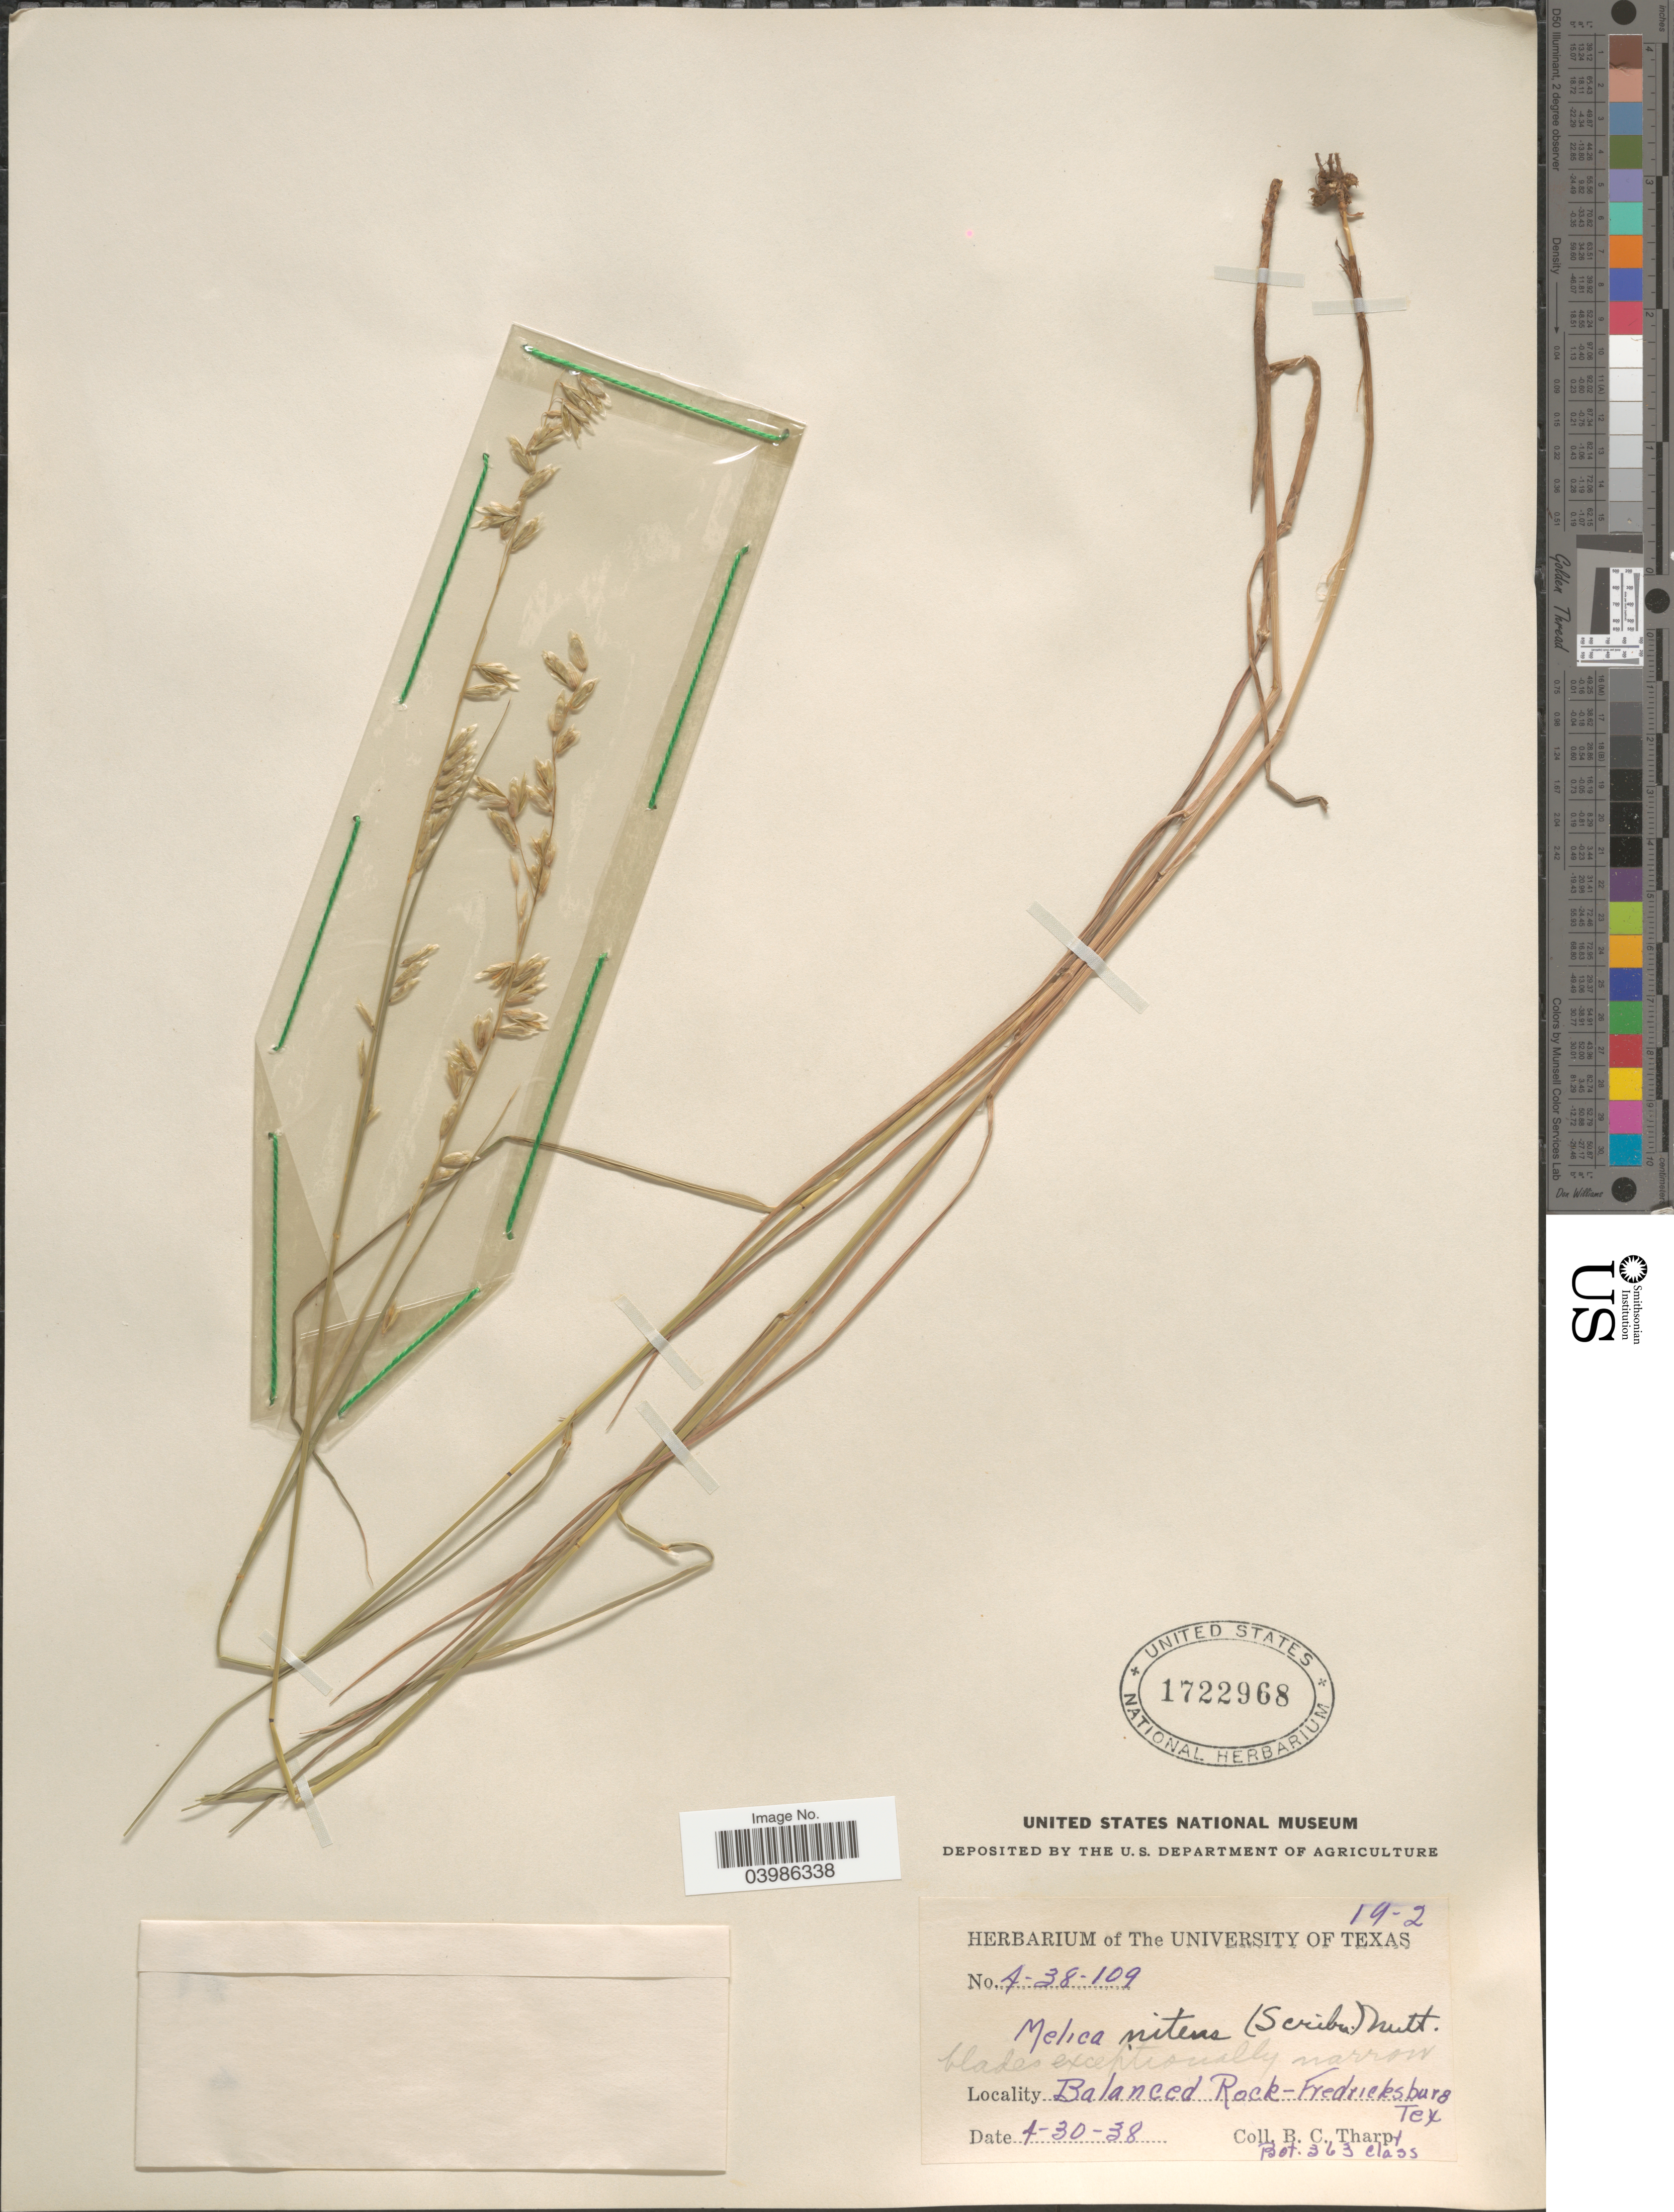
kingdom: Plantae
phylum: Tracheophyta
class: Liliopsida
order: Poales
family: Poaceae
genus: Melica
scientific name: Melica nitens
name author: (Scribn.) Nutt. ex Piper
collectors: B. C. Tharp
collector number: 4-38-109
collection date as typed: Transcribed d/m/y: 30/4/38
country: United States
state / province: Texas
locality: Balanced Rock-Fredrieksburg.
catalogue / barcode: US 1722968